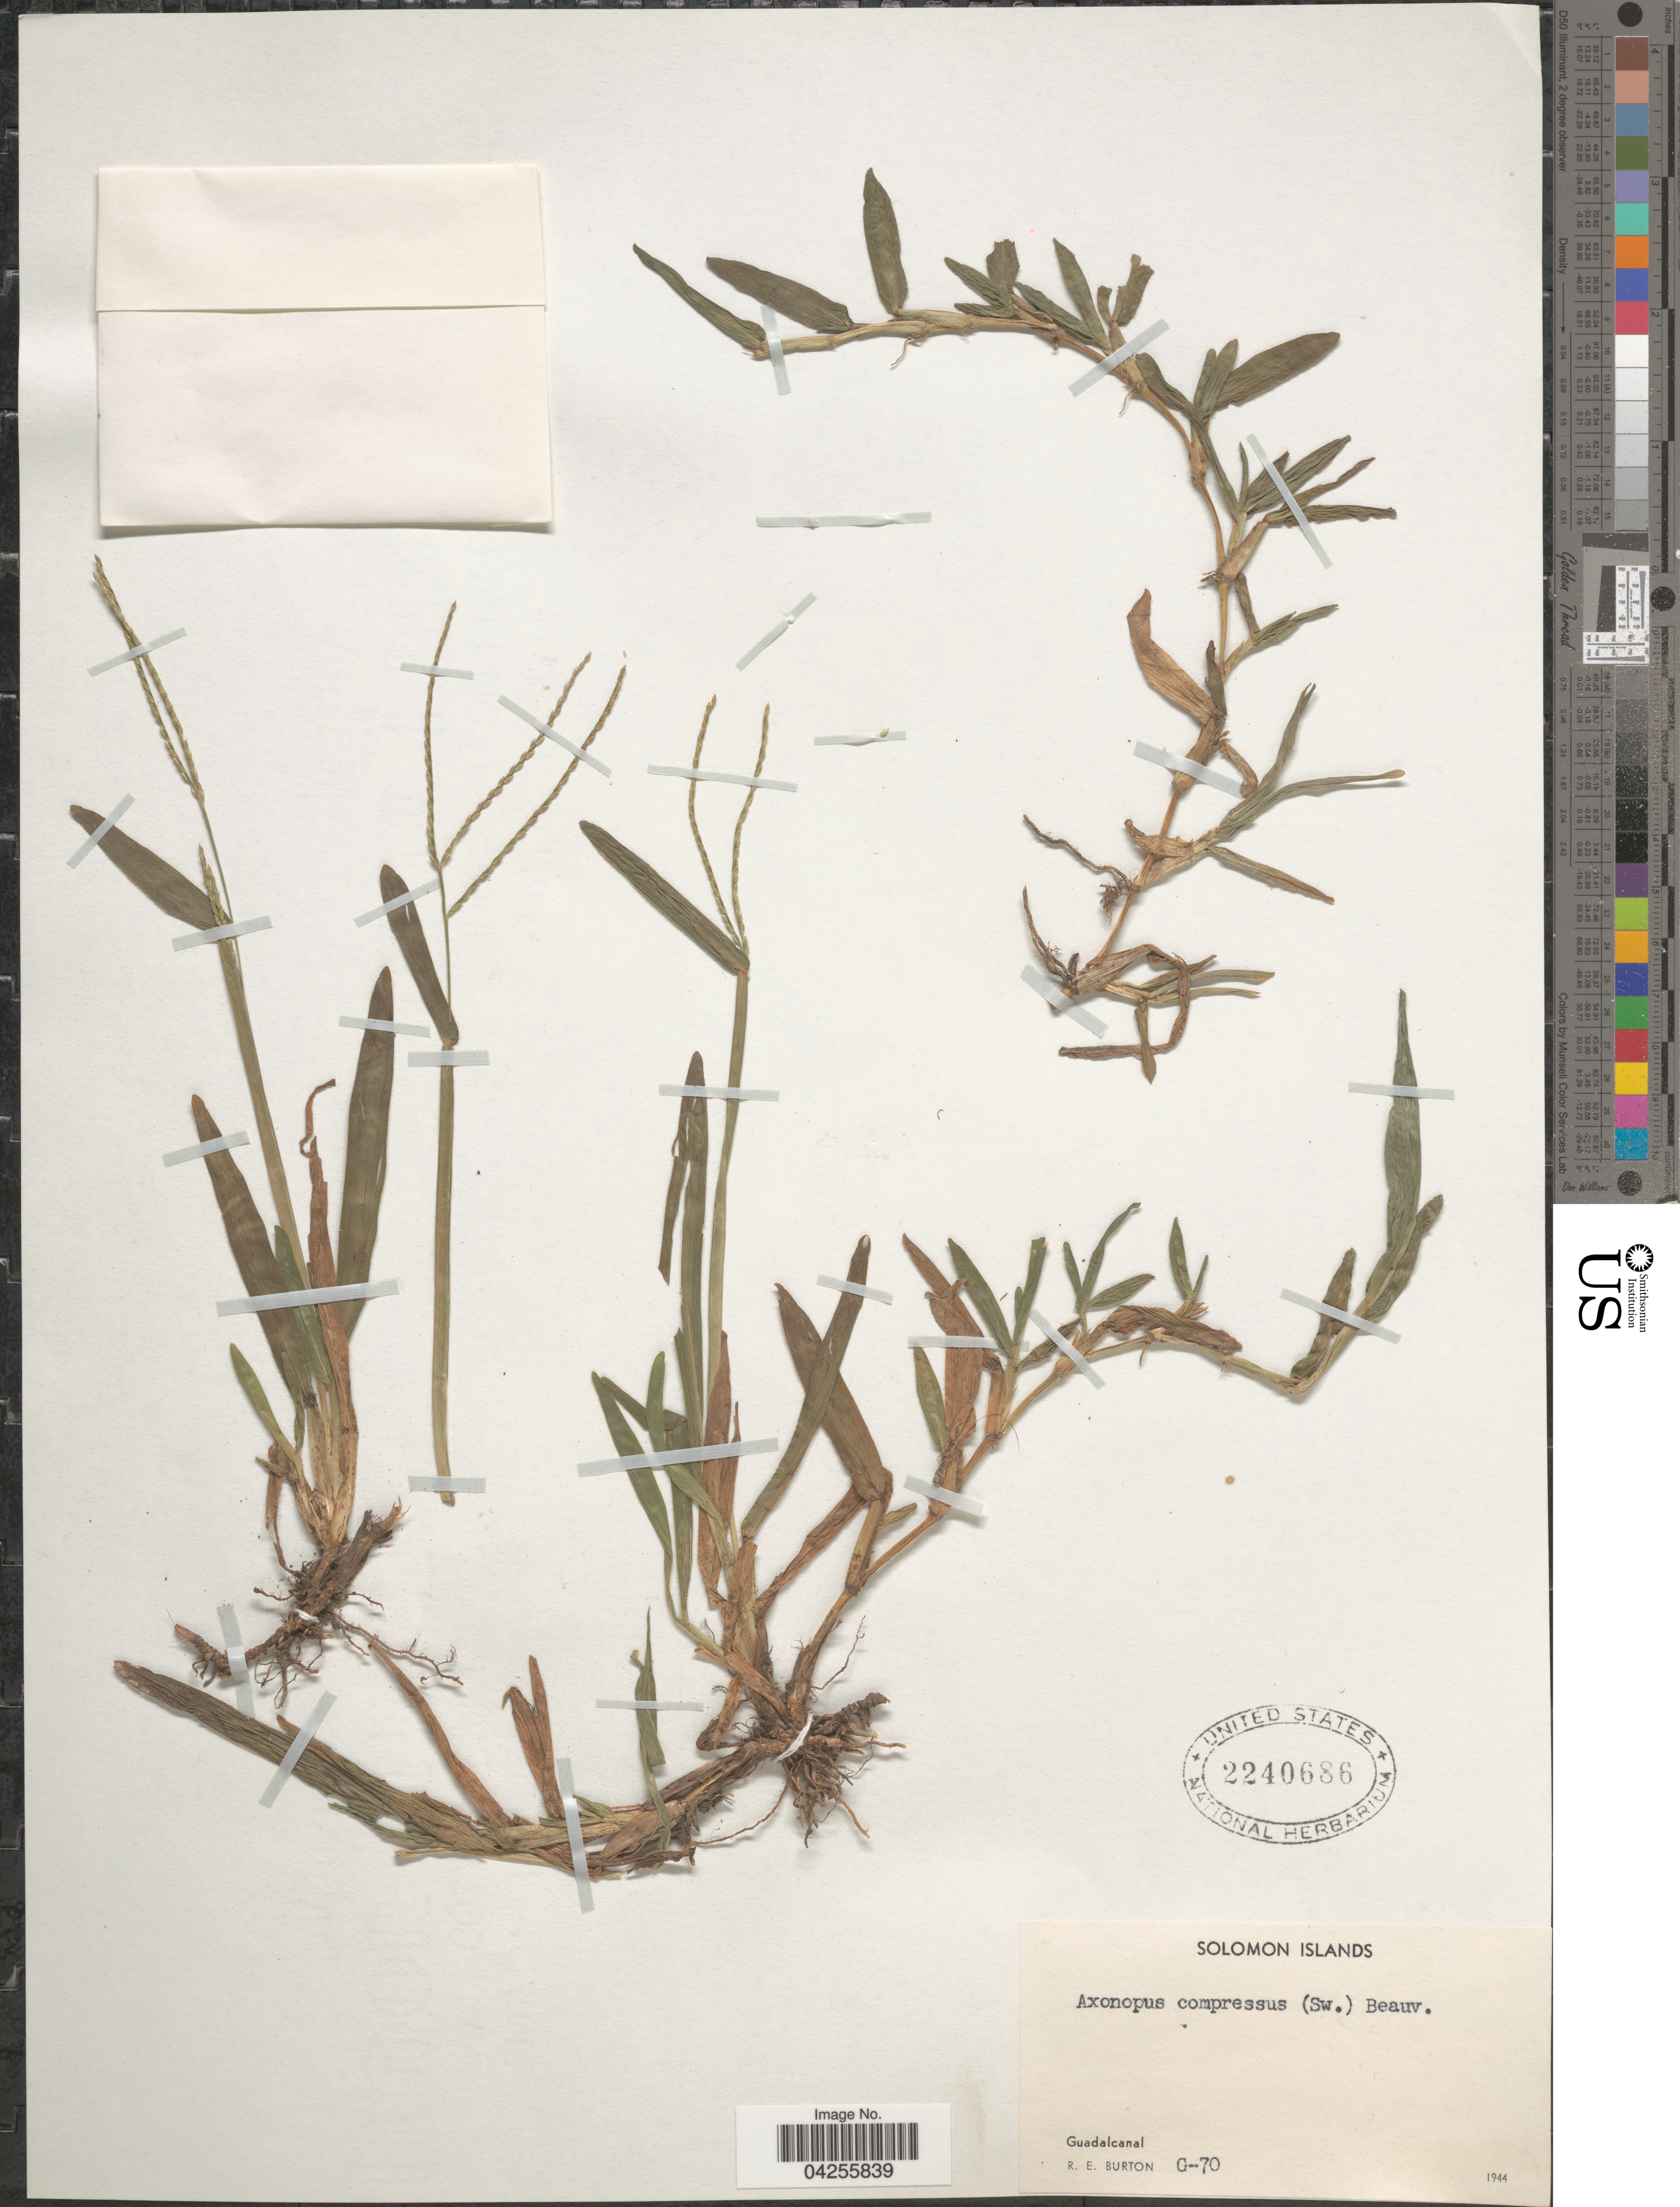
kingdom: Plantae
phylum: Tracheophyta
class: Liliopsida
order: Poales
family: Poaceae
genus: Axonopus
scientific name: Axonopus compressus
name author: (Sw.) P. Beauv.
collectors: R. Burton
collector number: G-70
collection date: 1944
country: Solomon Islands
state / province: Solomon Islands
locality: Guadalcanal.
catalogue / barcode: US 2240686